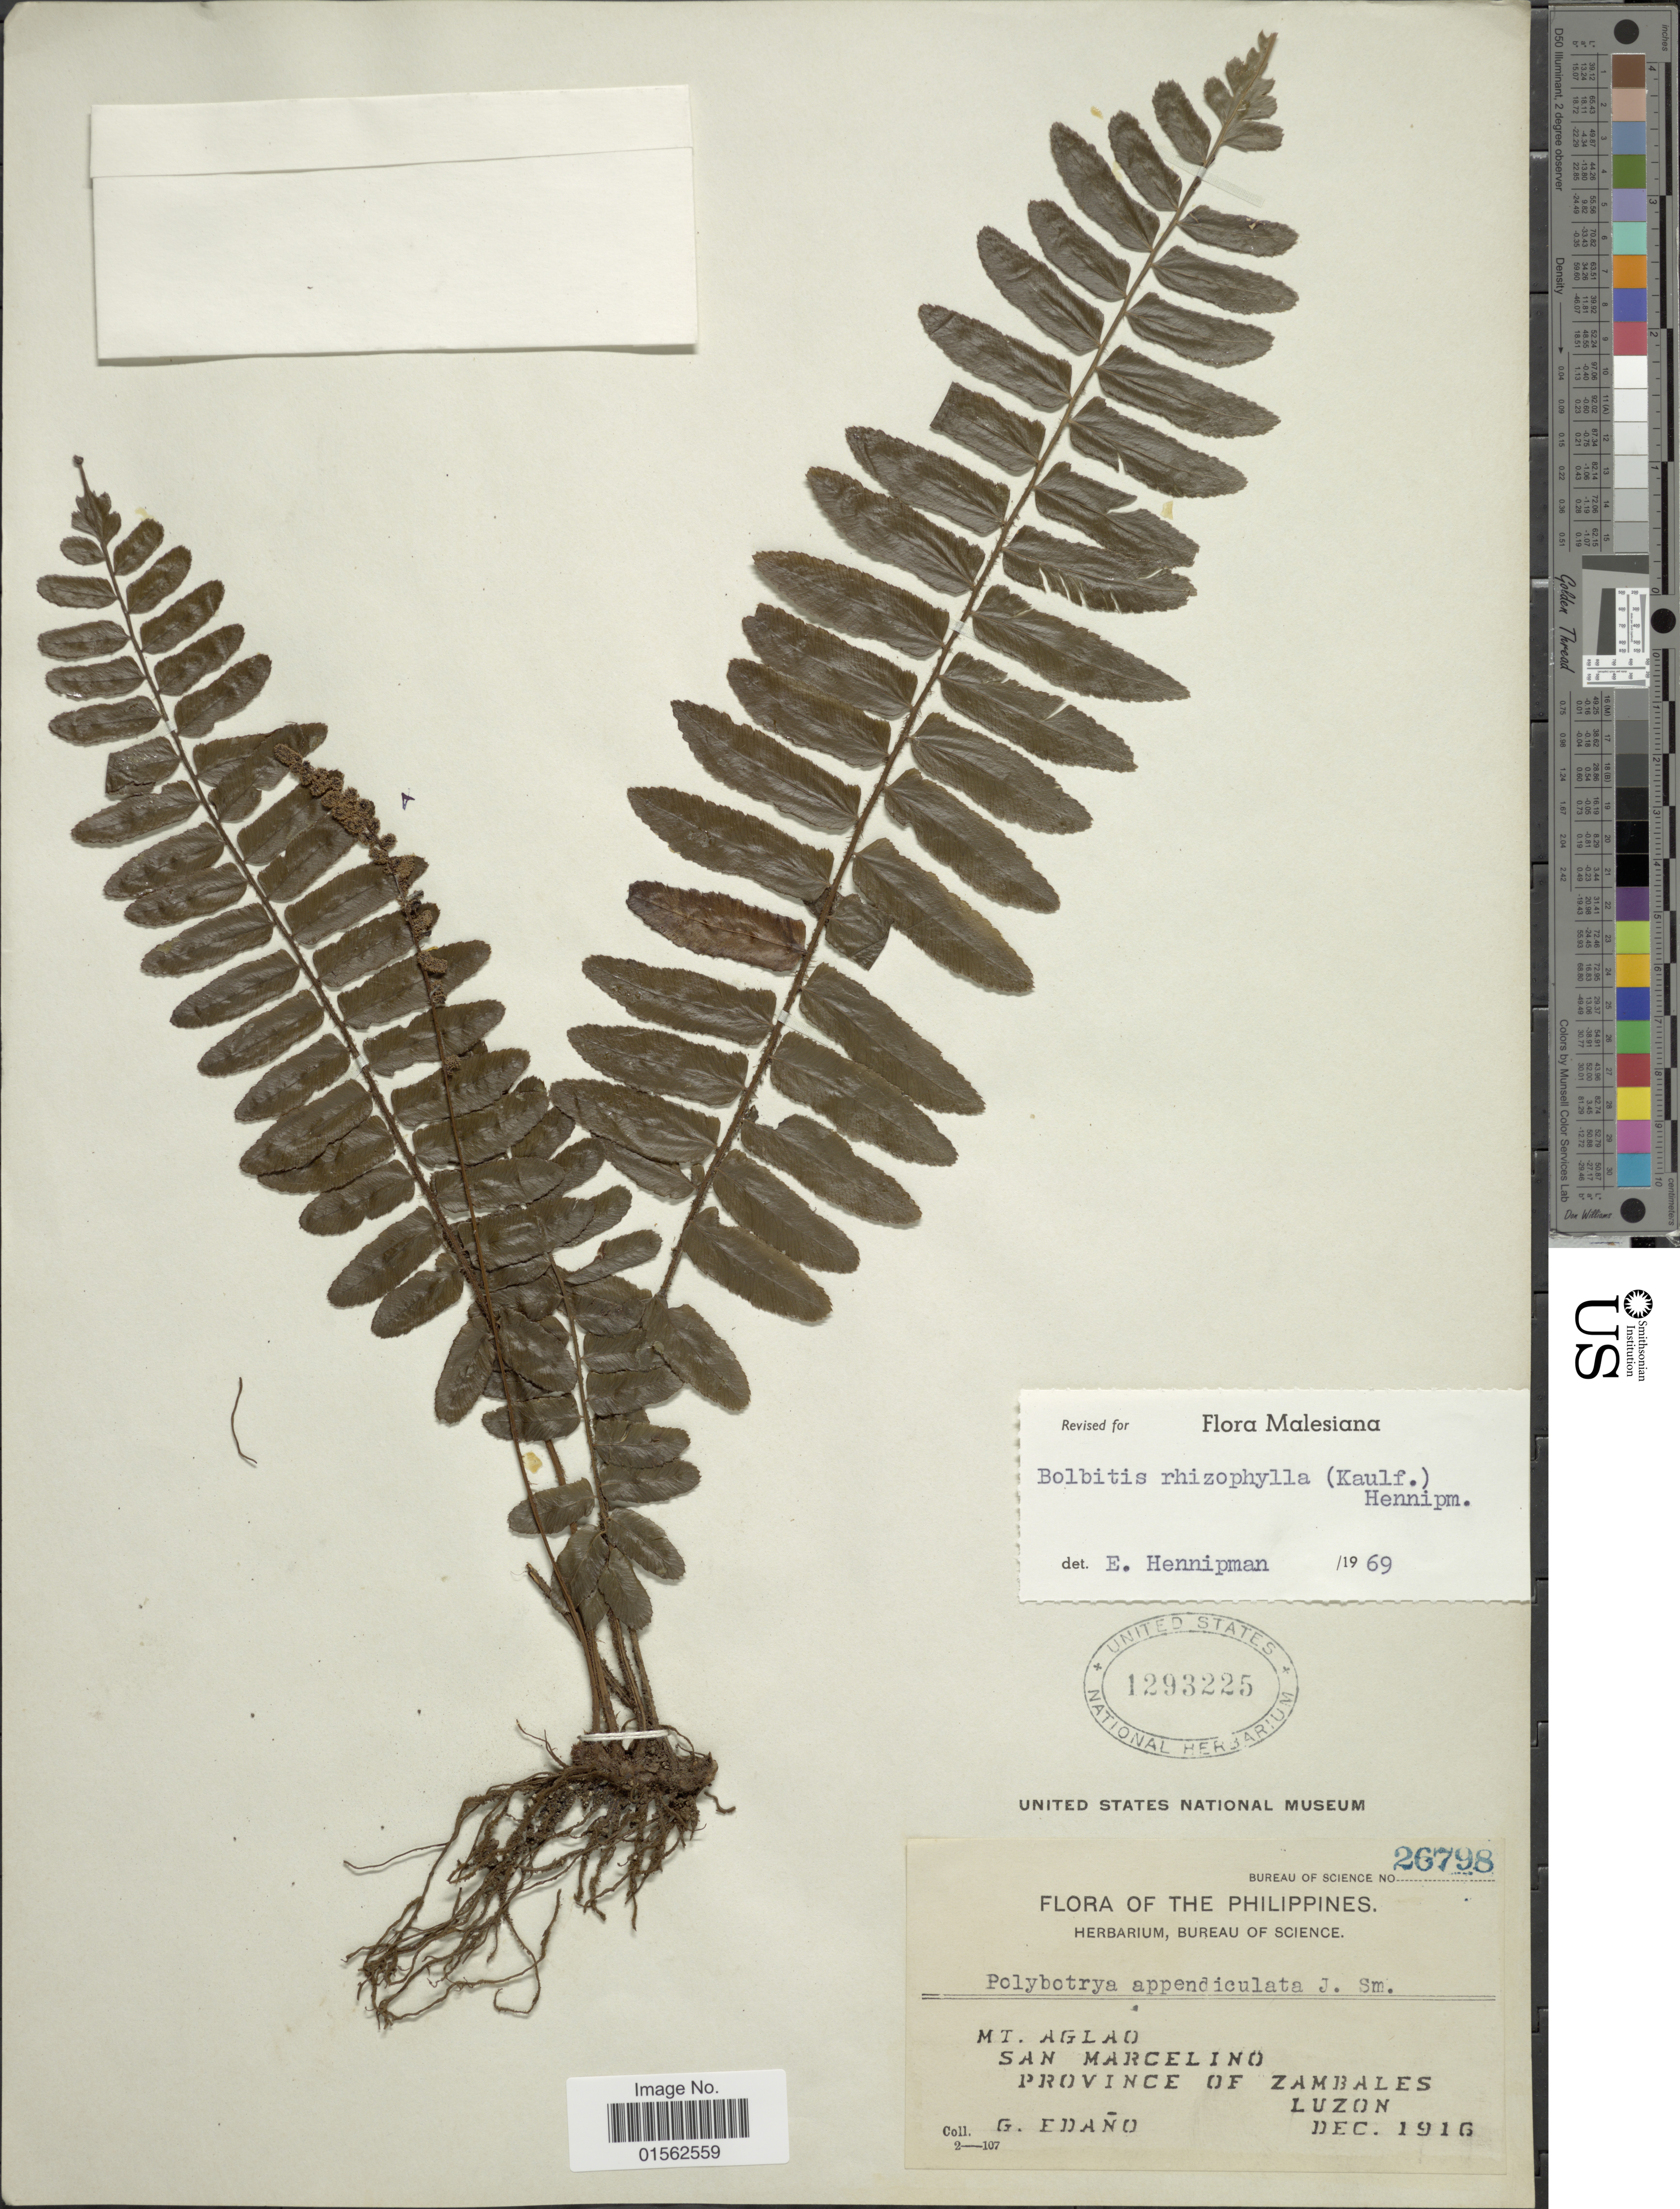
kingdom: Plantae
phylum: Tracheophyta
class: Polypodiopsida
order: Polypodiales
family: Dryopteridaceae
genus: Bolbitis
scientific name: Bolbitis rhizophylla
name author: (Kaulf.) Hennipman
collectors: G. Edaño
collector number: Bureau of Science 26798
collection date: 1916-12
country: Philippines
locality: Philippines, Mt. Aglao, San Marcelino, Province of Zambales Luzon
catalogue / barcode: US 1293225